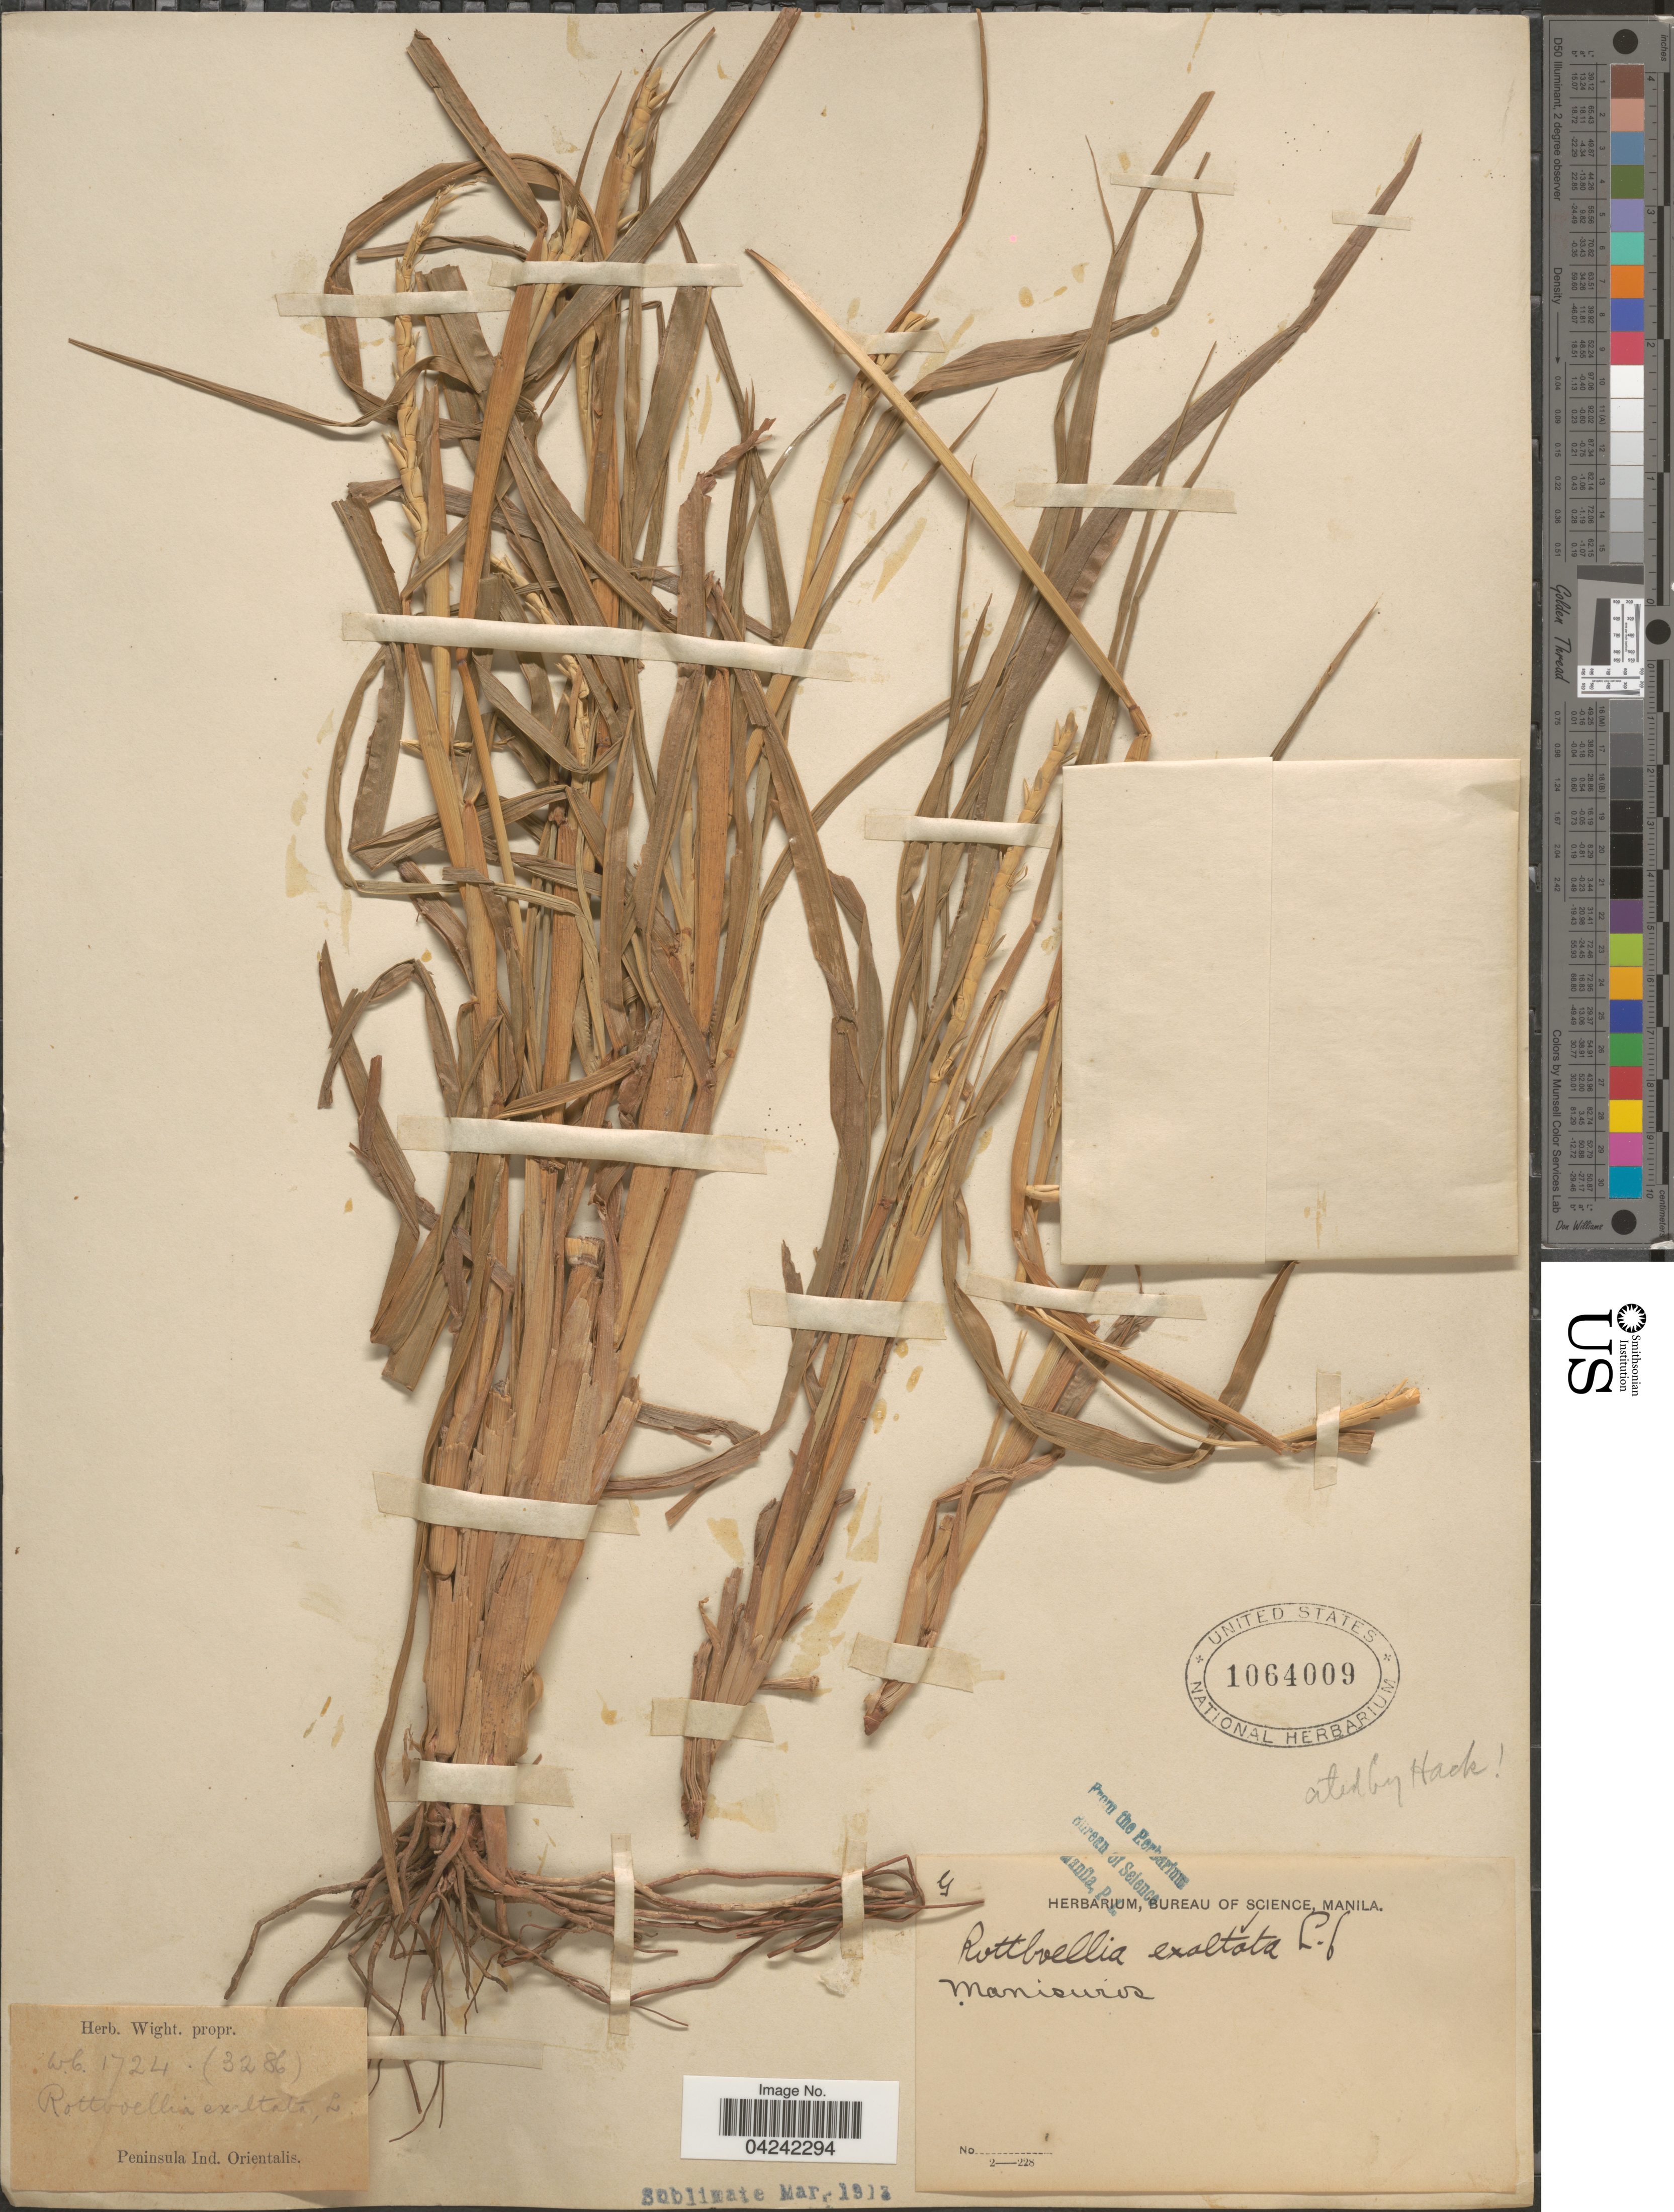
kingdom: Plantae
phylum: Tracheophyta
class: Liliopsida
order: Poales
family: Poaceae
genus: Rottboellia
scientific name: Rottboellia cochinchinensis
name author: (Lour.) Clayton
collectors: ex Herb. Wight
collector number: WC1724/3286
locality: Peninsula Ind. Orientalis.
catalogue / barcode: US 1064009